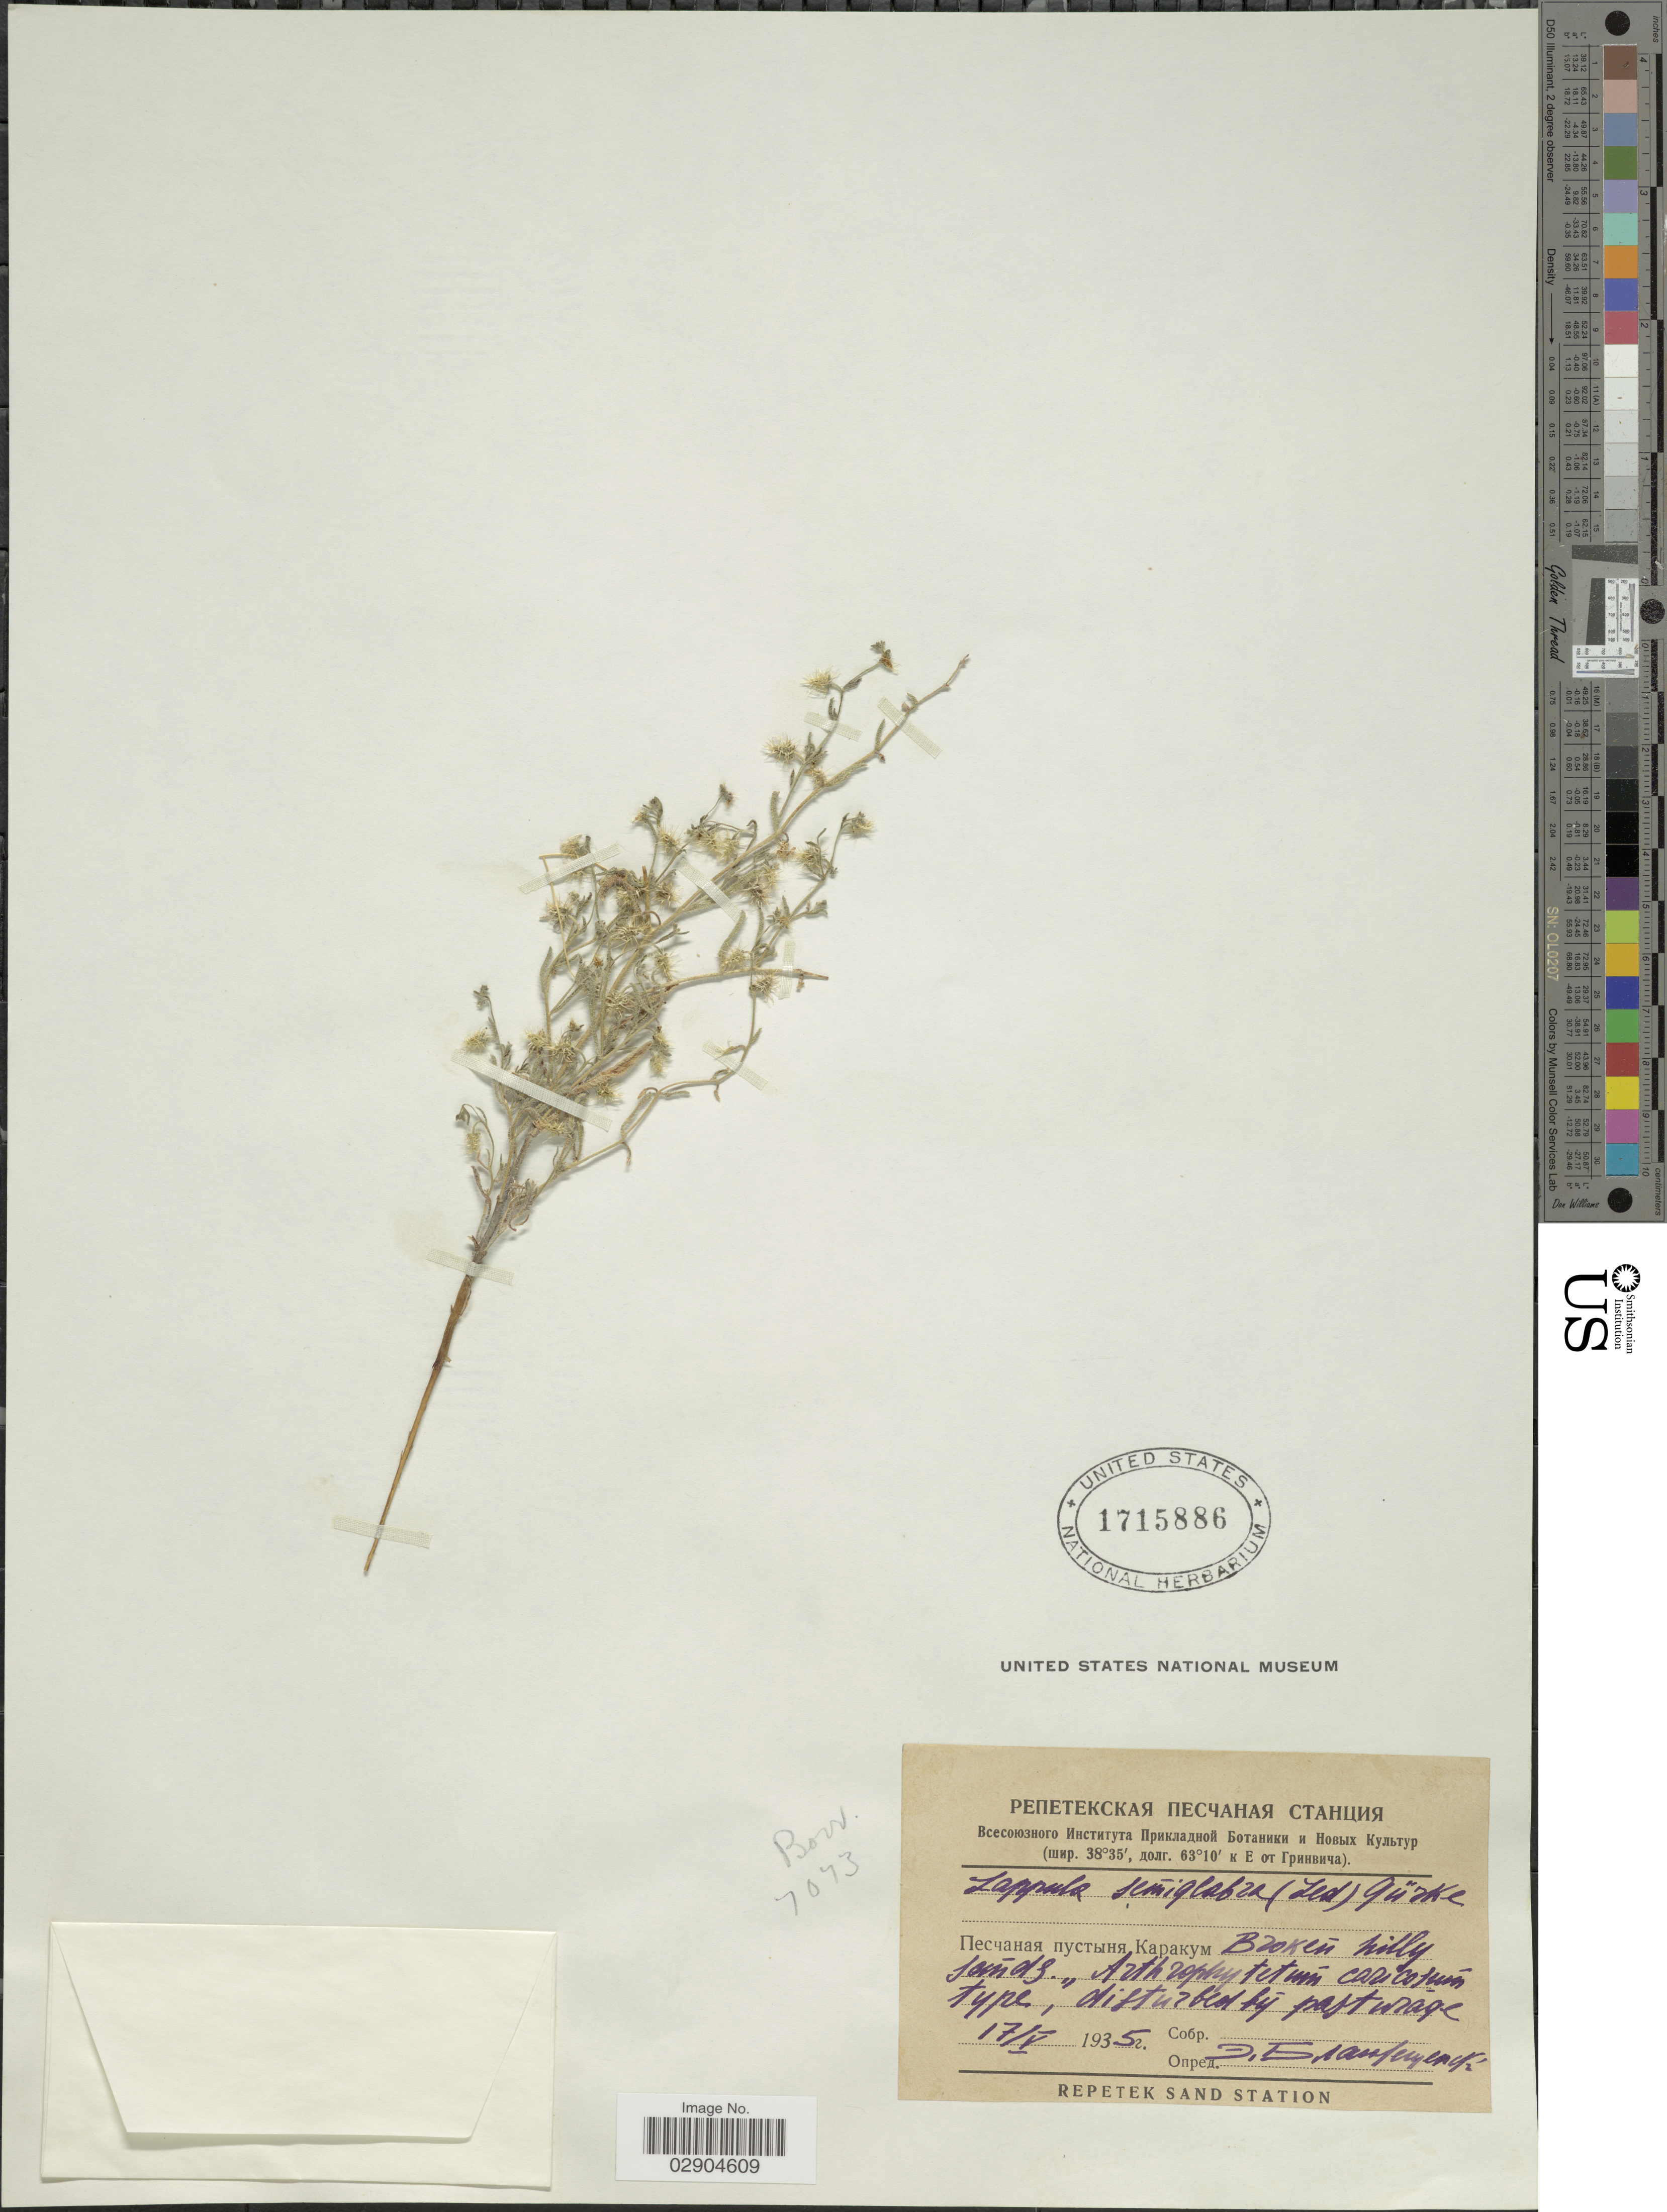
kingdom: Plantae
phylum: Tracheophyta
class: Magnoliopsida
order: Boraginales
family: Boraginaceae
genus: Lappula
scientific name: Lappula marginata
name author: (M. Bieb.) Gürke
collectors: E. Blagovechensky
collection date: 1935-05-17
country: Turkmenistan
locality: Karakum Desert, Repetek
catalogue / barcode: US 1715886